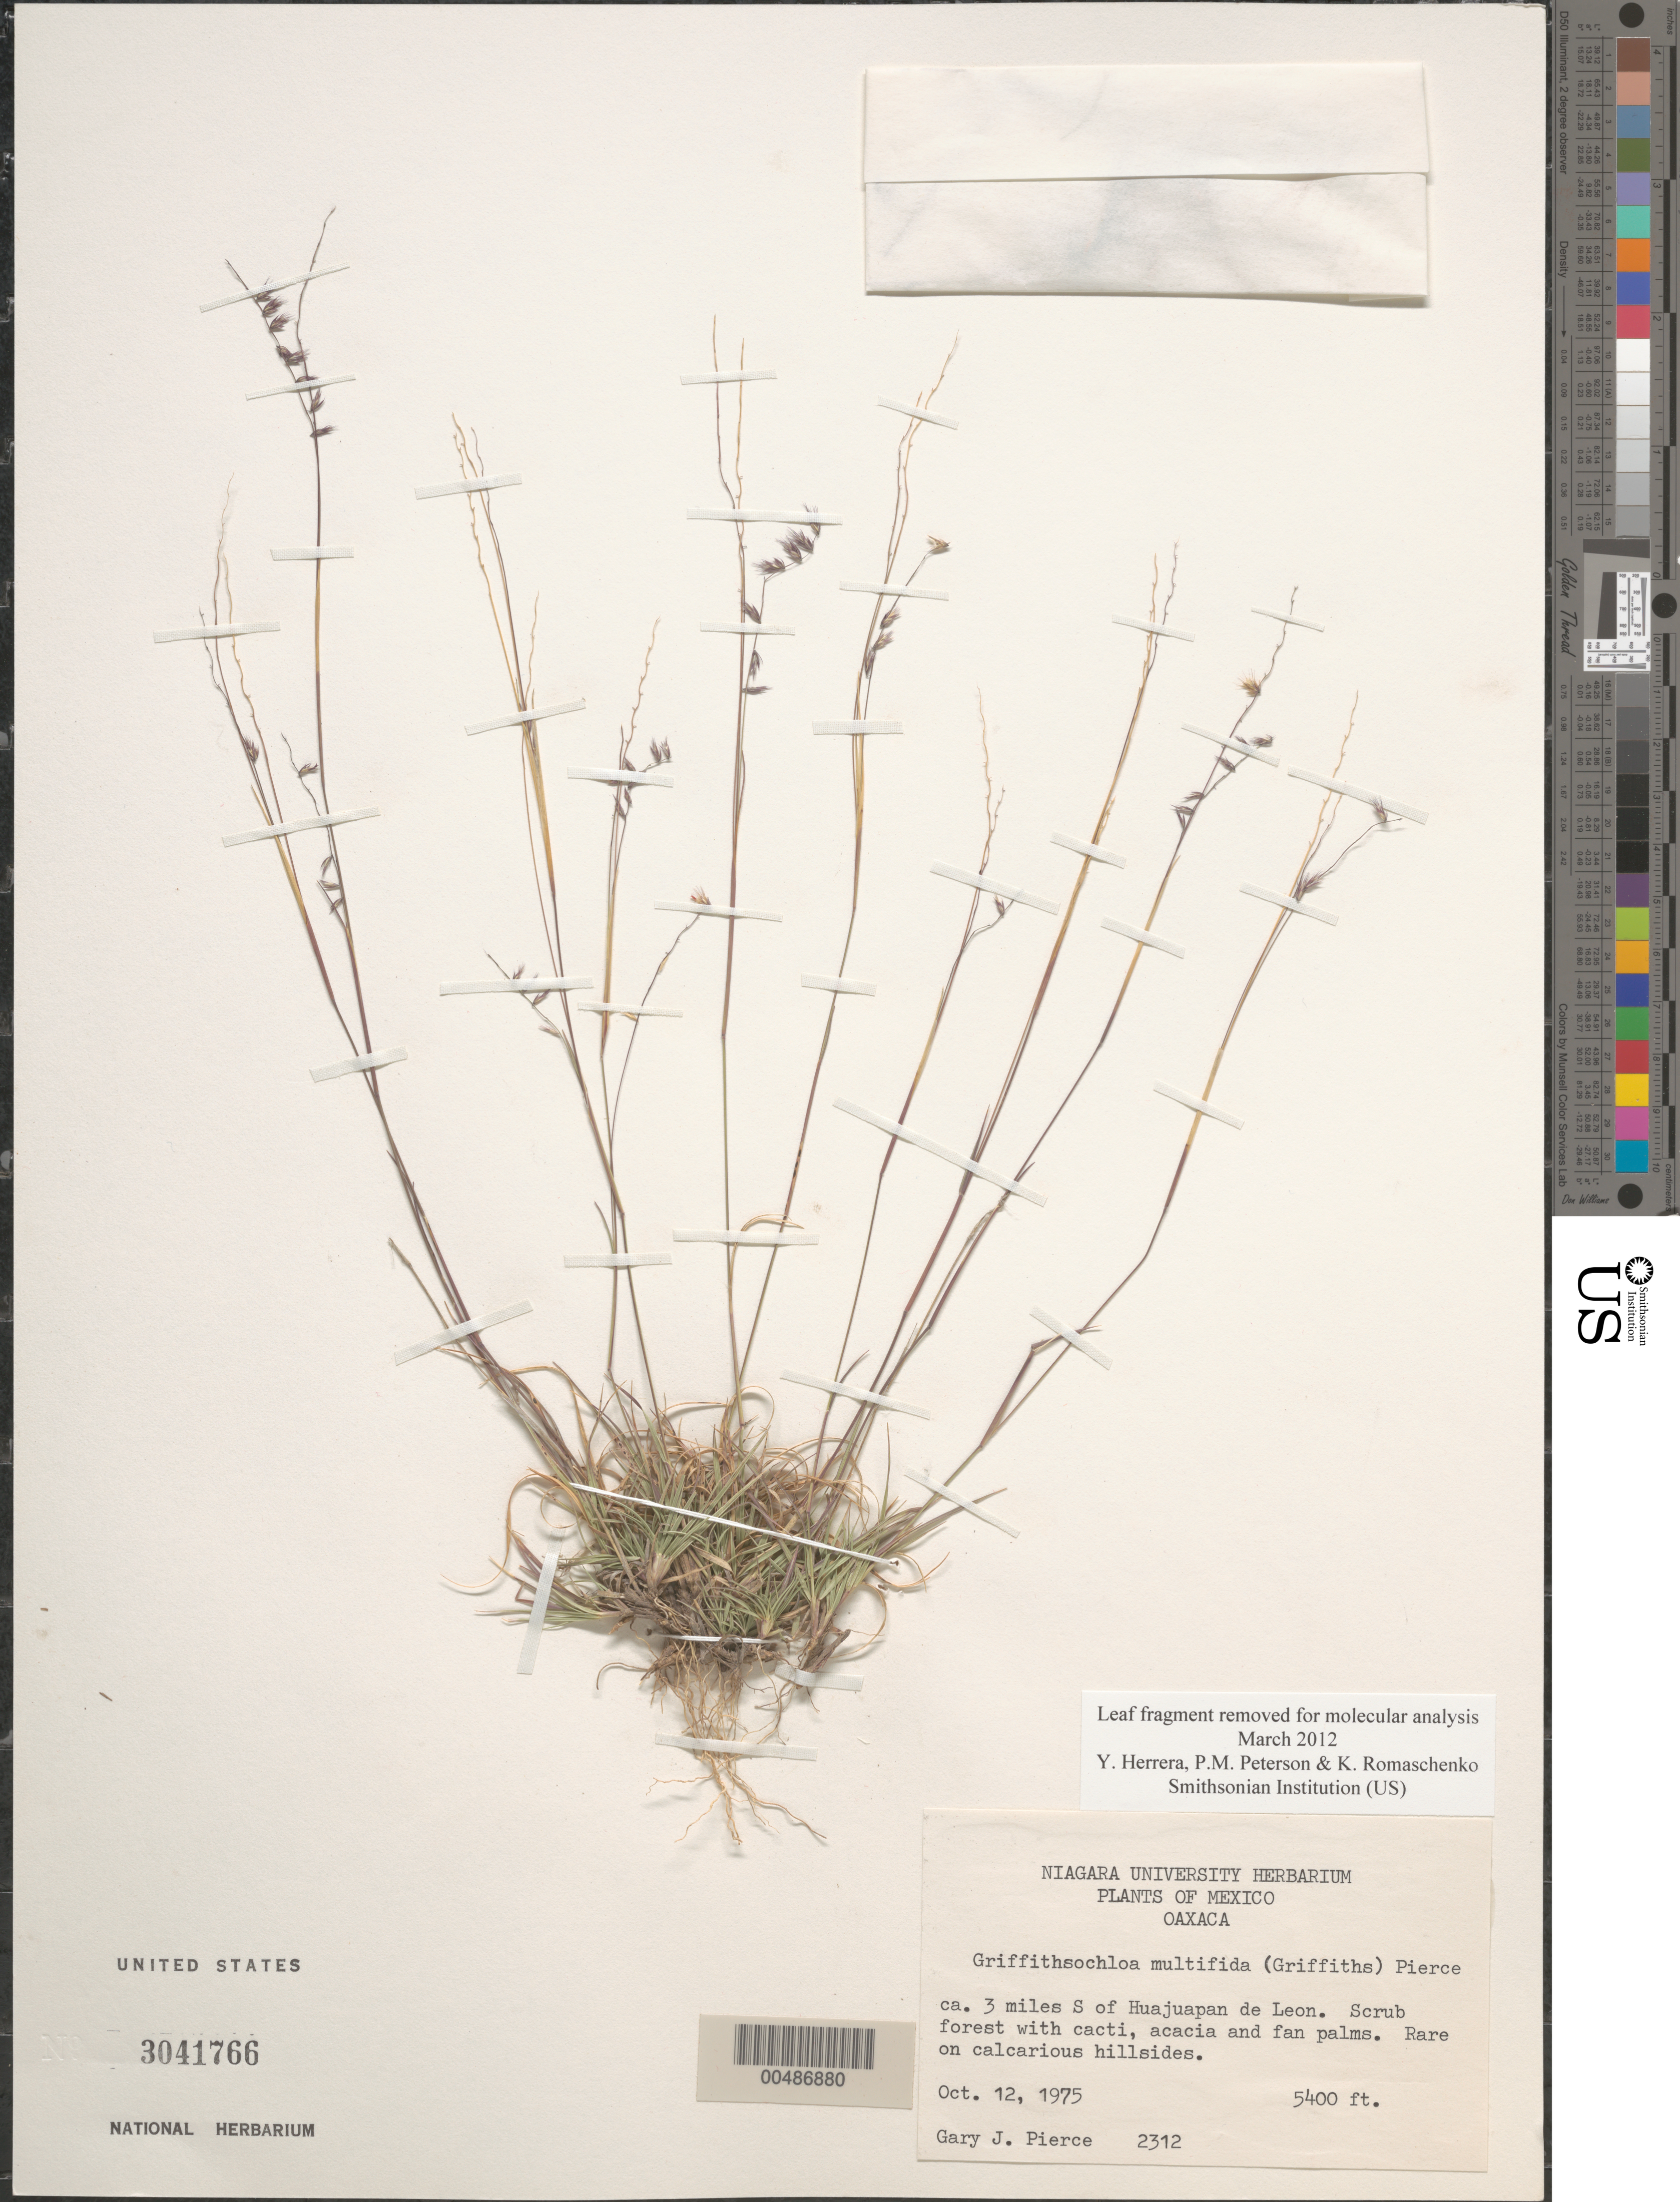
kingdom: Plantae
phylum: Tracheophyta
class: Liliopsida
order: Poales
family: Poaceae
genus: Griffithsochloa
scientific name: Griffithsochloa multifida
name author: (Griffiths) Pierce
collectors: G. Pierce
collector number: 2312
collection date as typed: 12 Oct 1975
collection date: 1975-10-12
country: Mexico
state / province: Oaxaca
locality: ca. 3 mi S of Huajuapan de Leon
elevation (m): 1646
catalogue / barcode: US 3041766